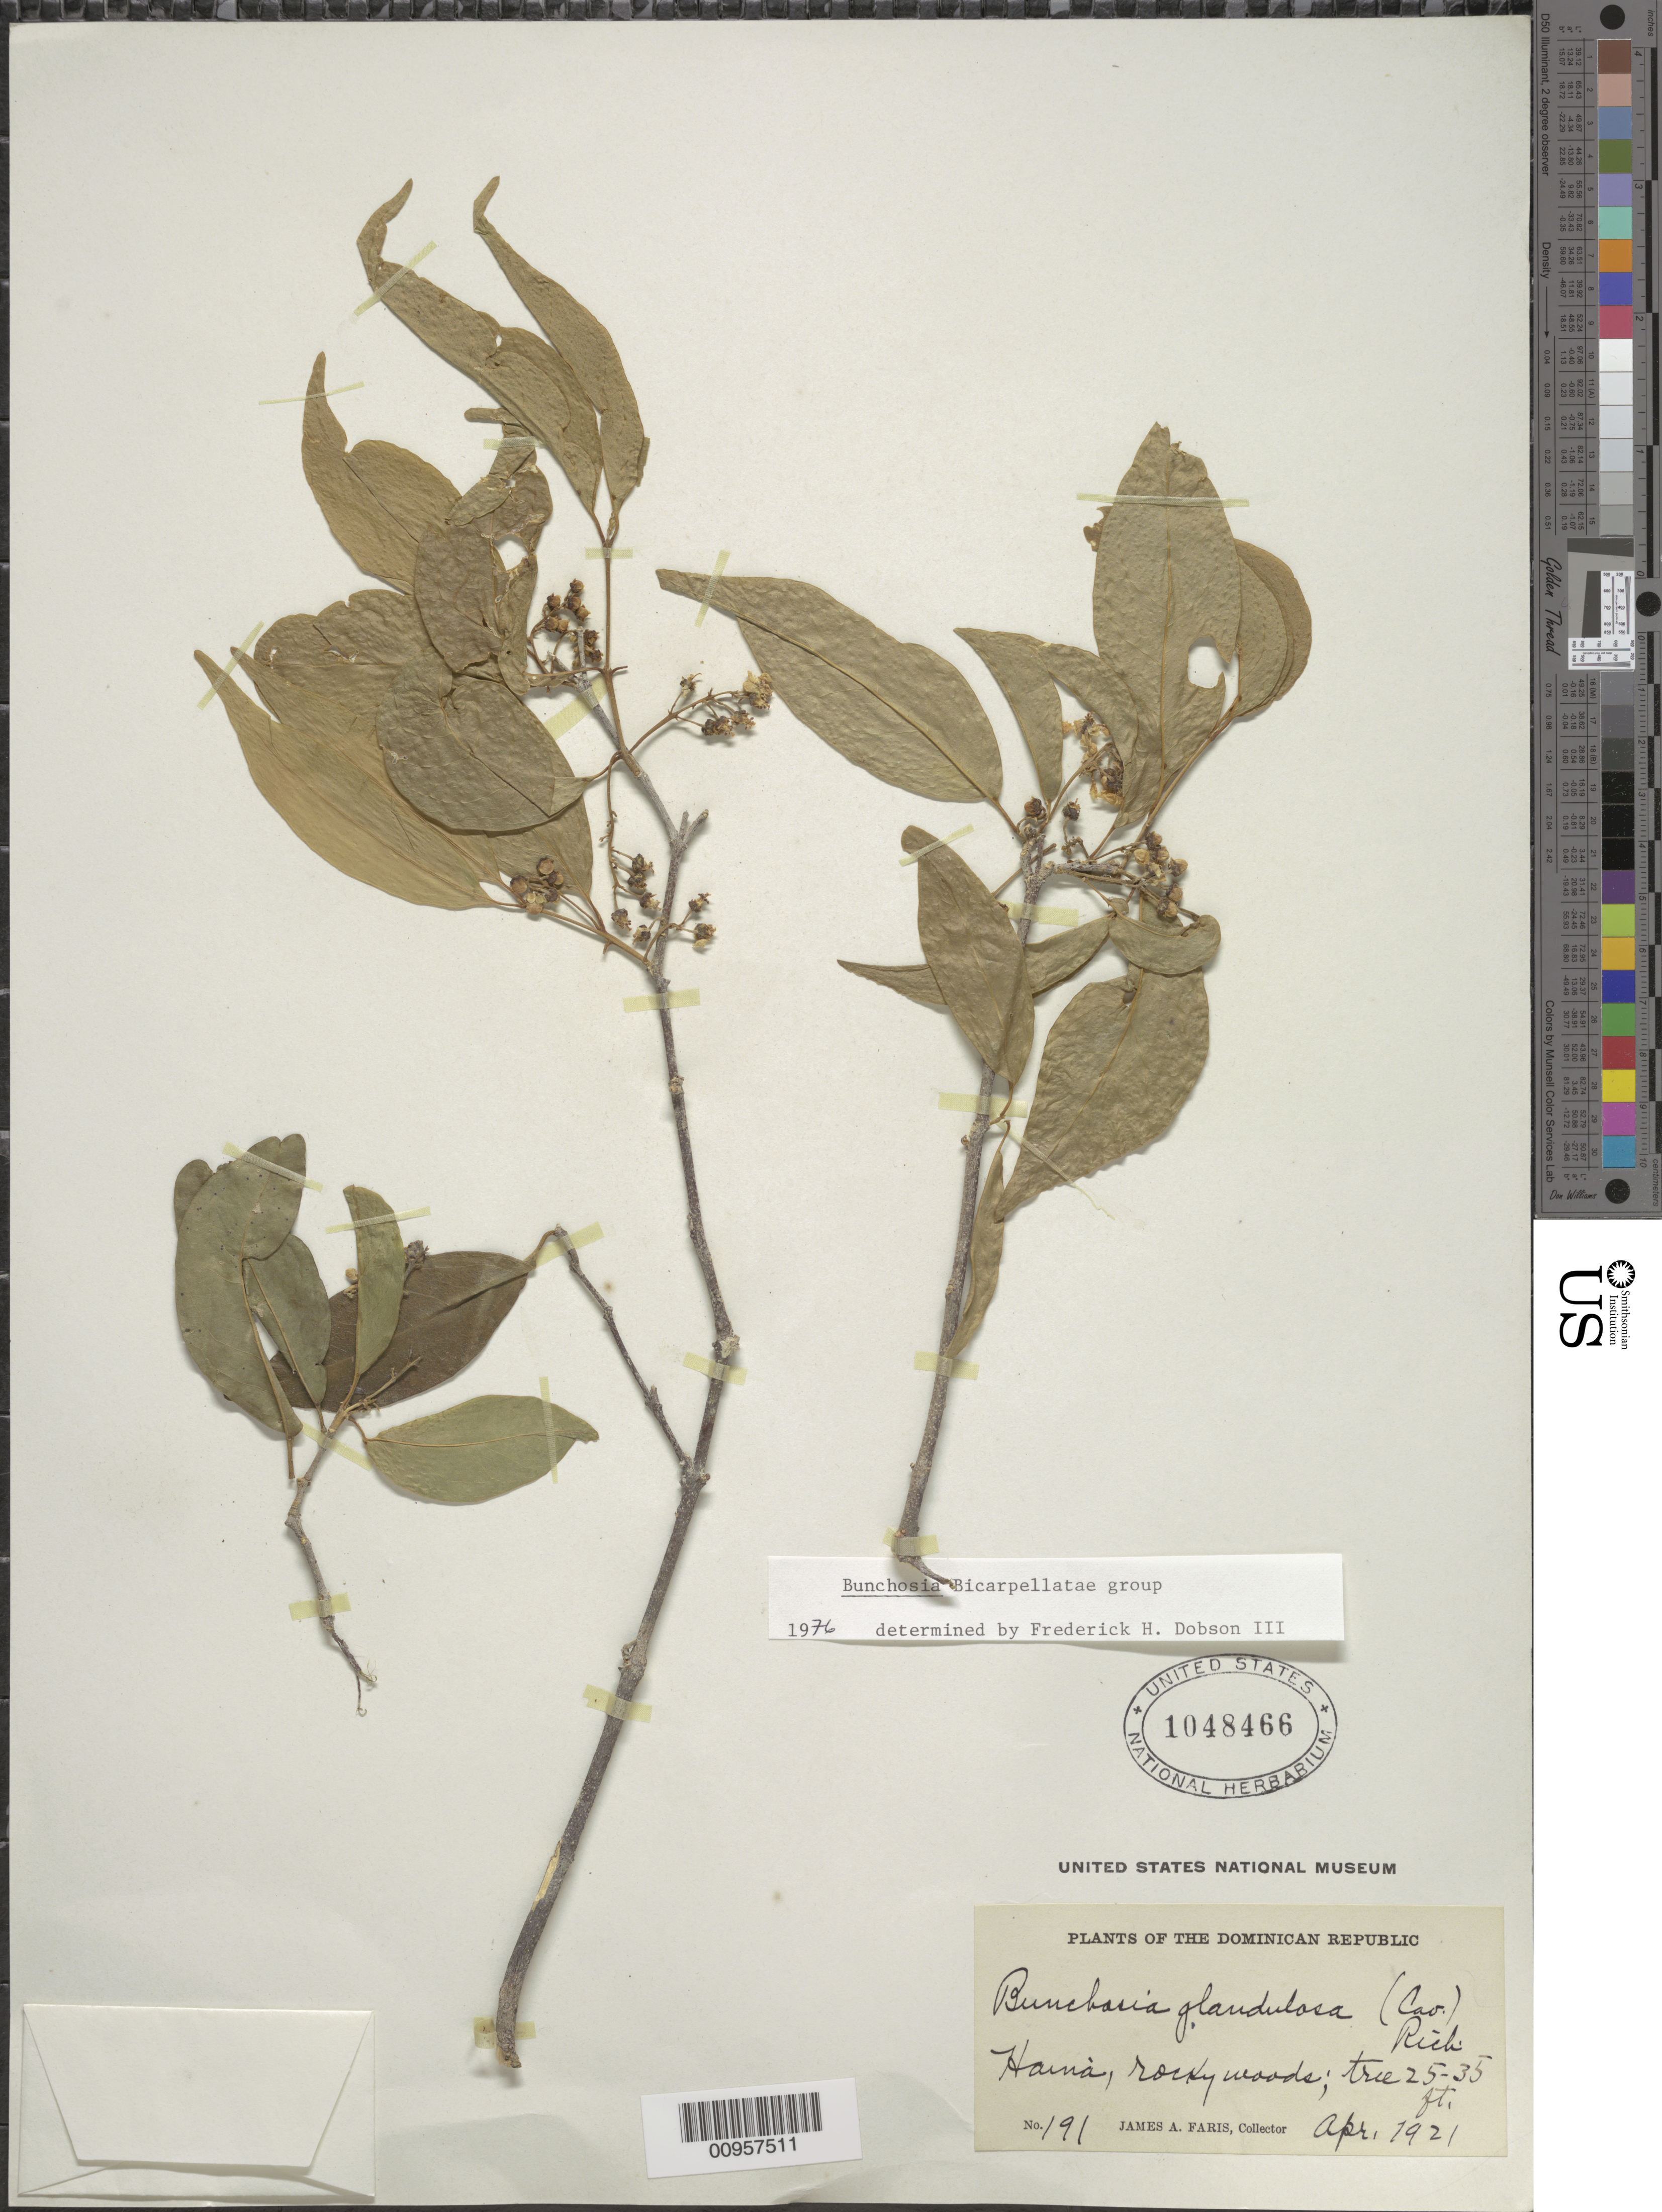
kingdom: Plantae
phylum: Tracheophyta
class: Magnoliopsida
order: Malpighiales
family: Malpighiaceae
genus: Bunchosia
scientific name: Bunchosia glandulosa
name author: (Cav.) DC.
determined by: Dobson, Frederick H.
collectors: J. Faris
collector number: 191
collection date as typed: Apr 1921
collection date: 1921-04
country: Dominican Republic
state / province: San Cristóbal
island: Hispaniola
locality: Haina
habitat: Rocky woods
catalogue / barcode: US 1048466